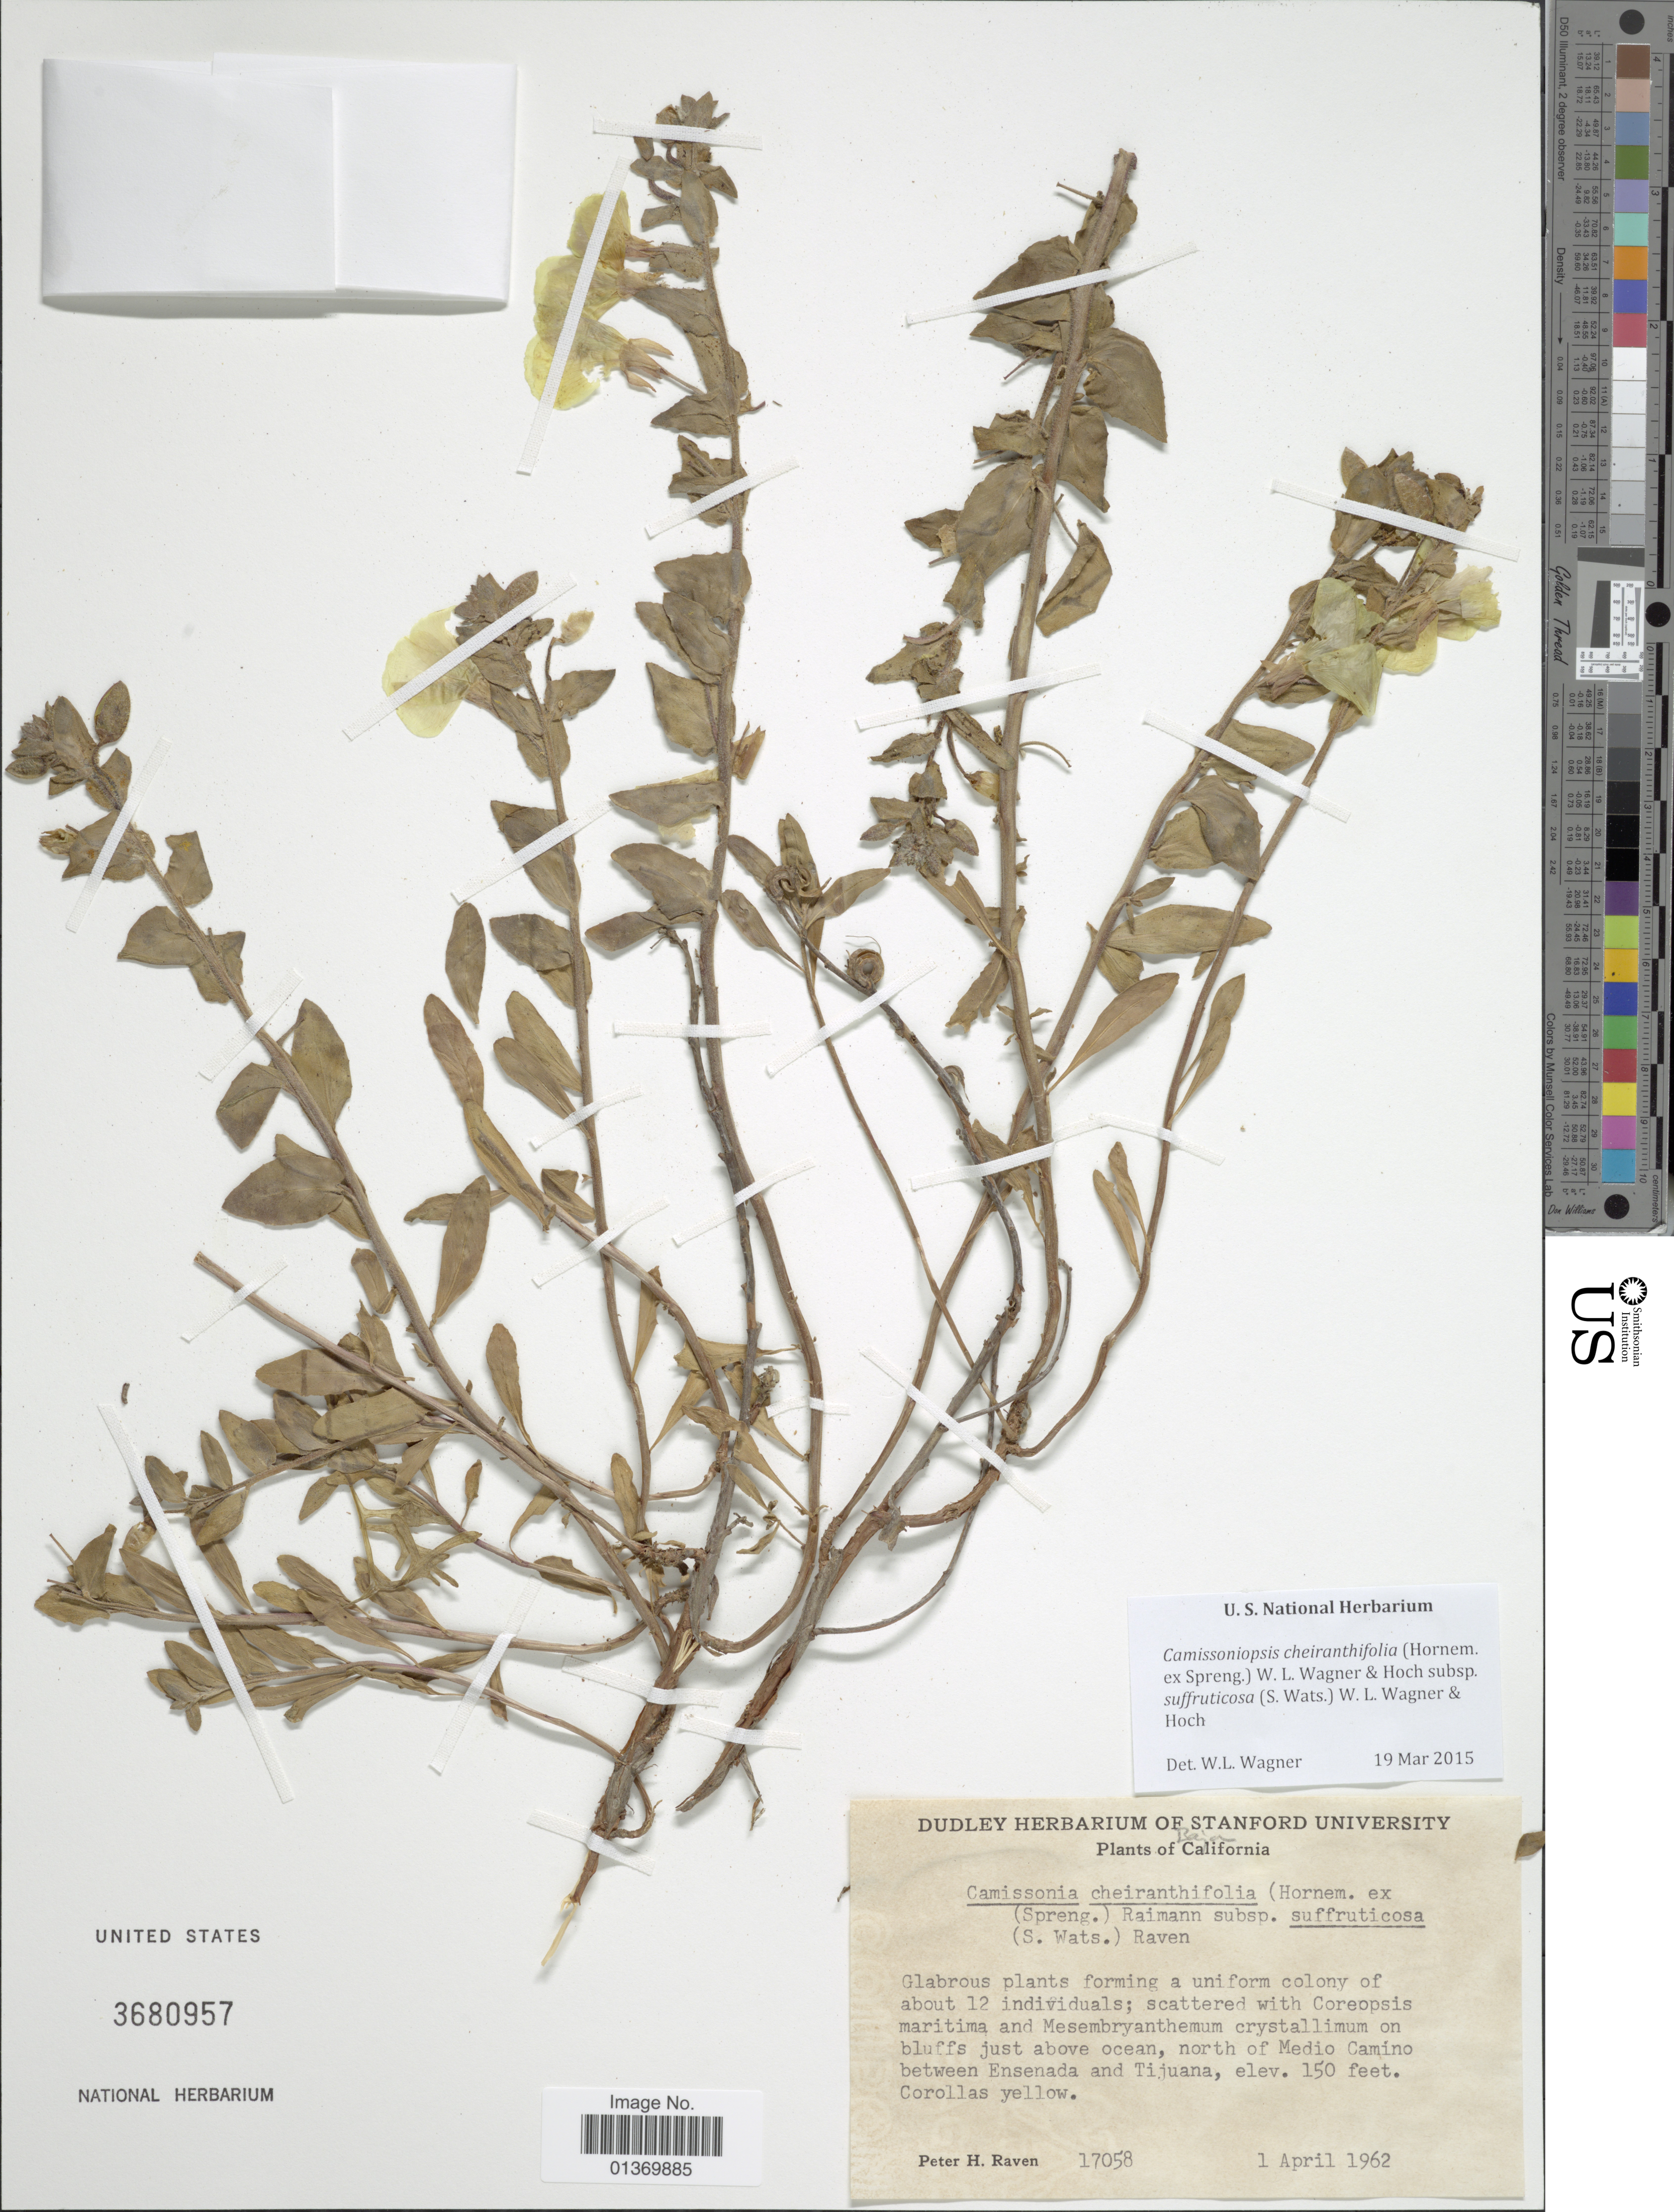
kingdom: Plantae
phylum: Tracheophyta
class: Magnoliopsida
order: Myrtales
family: Onagraceae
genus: Camissoniopsis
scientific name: Camissoniopsis cheiranthifolia subsp. suffruticosa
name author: (S. Watson) W.L. Wagner & Hoch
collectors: P. H. Raven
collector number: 17058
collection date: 1962-04-01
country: Mexico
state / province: Baja California Norte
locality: Bluffs just above ocean, north of Medio Camino between Ensenada and Tijuana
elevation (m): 46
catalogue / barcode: US 3680957